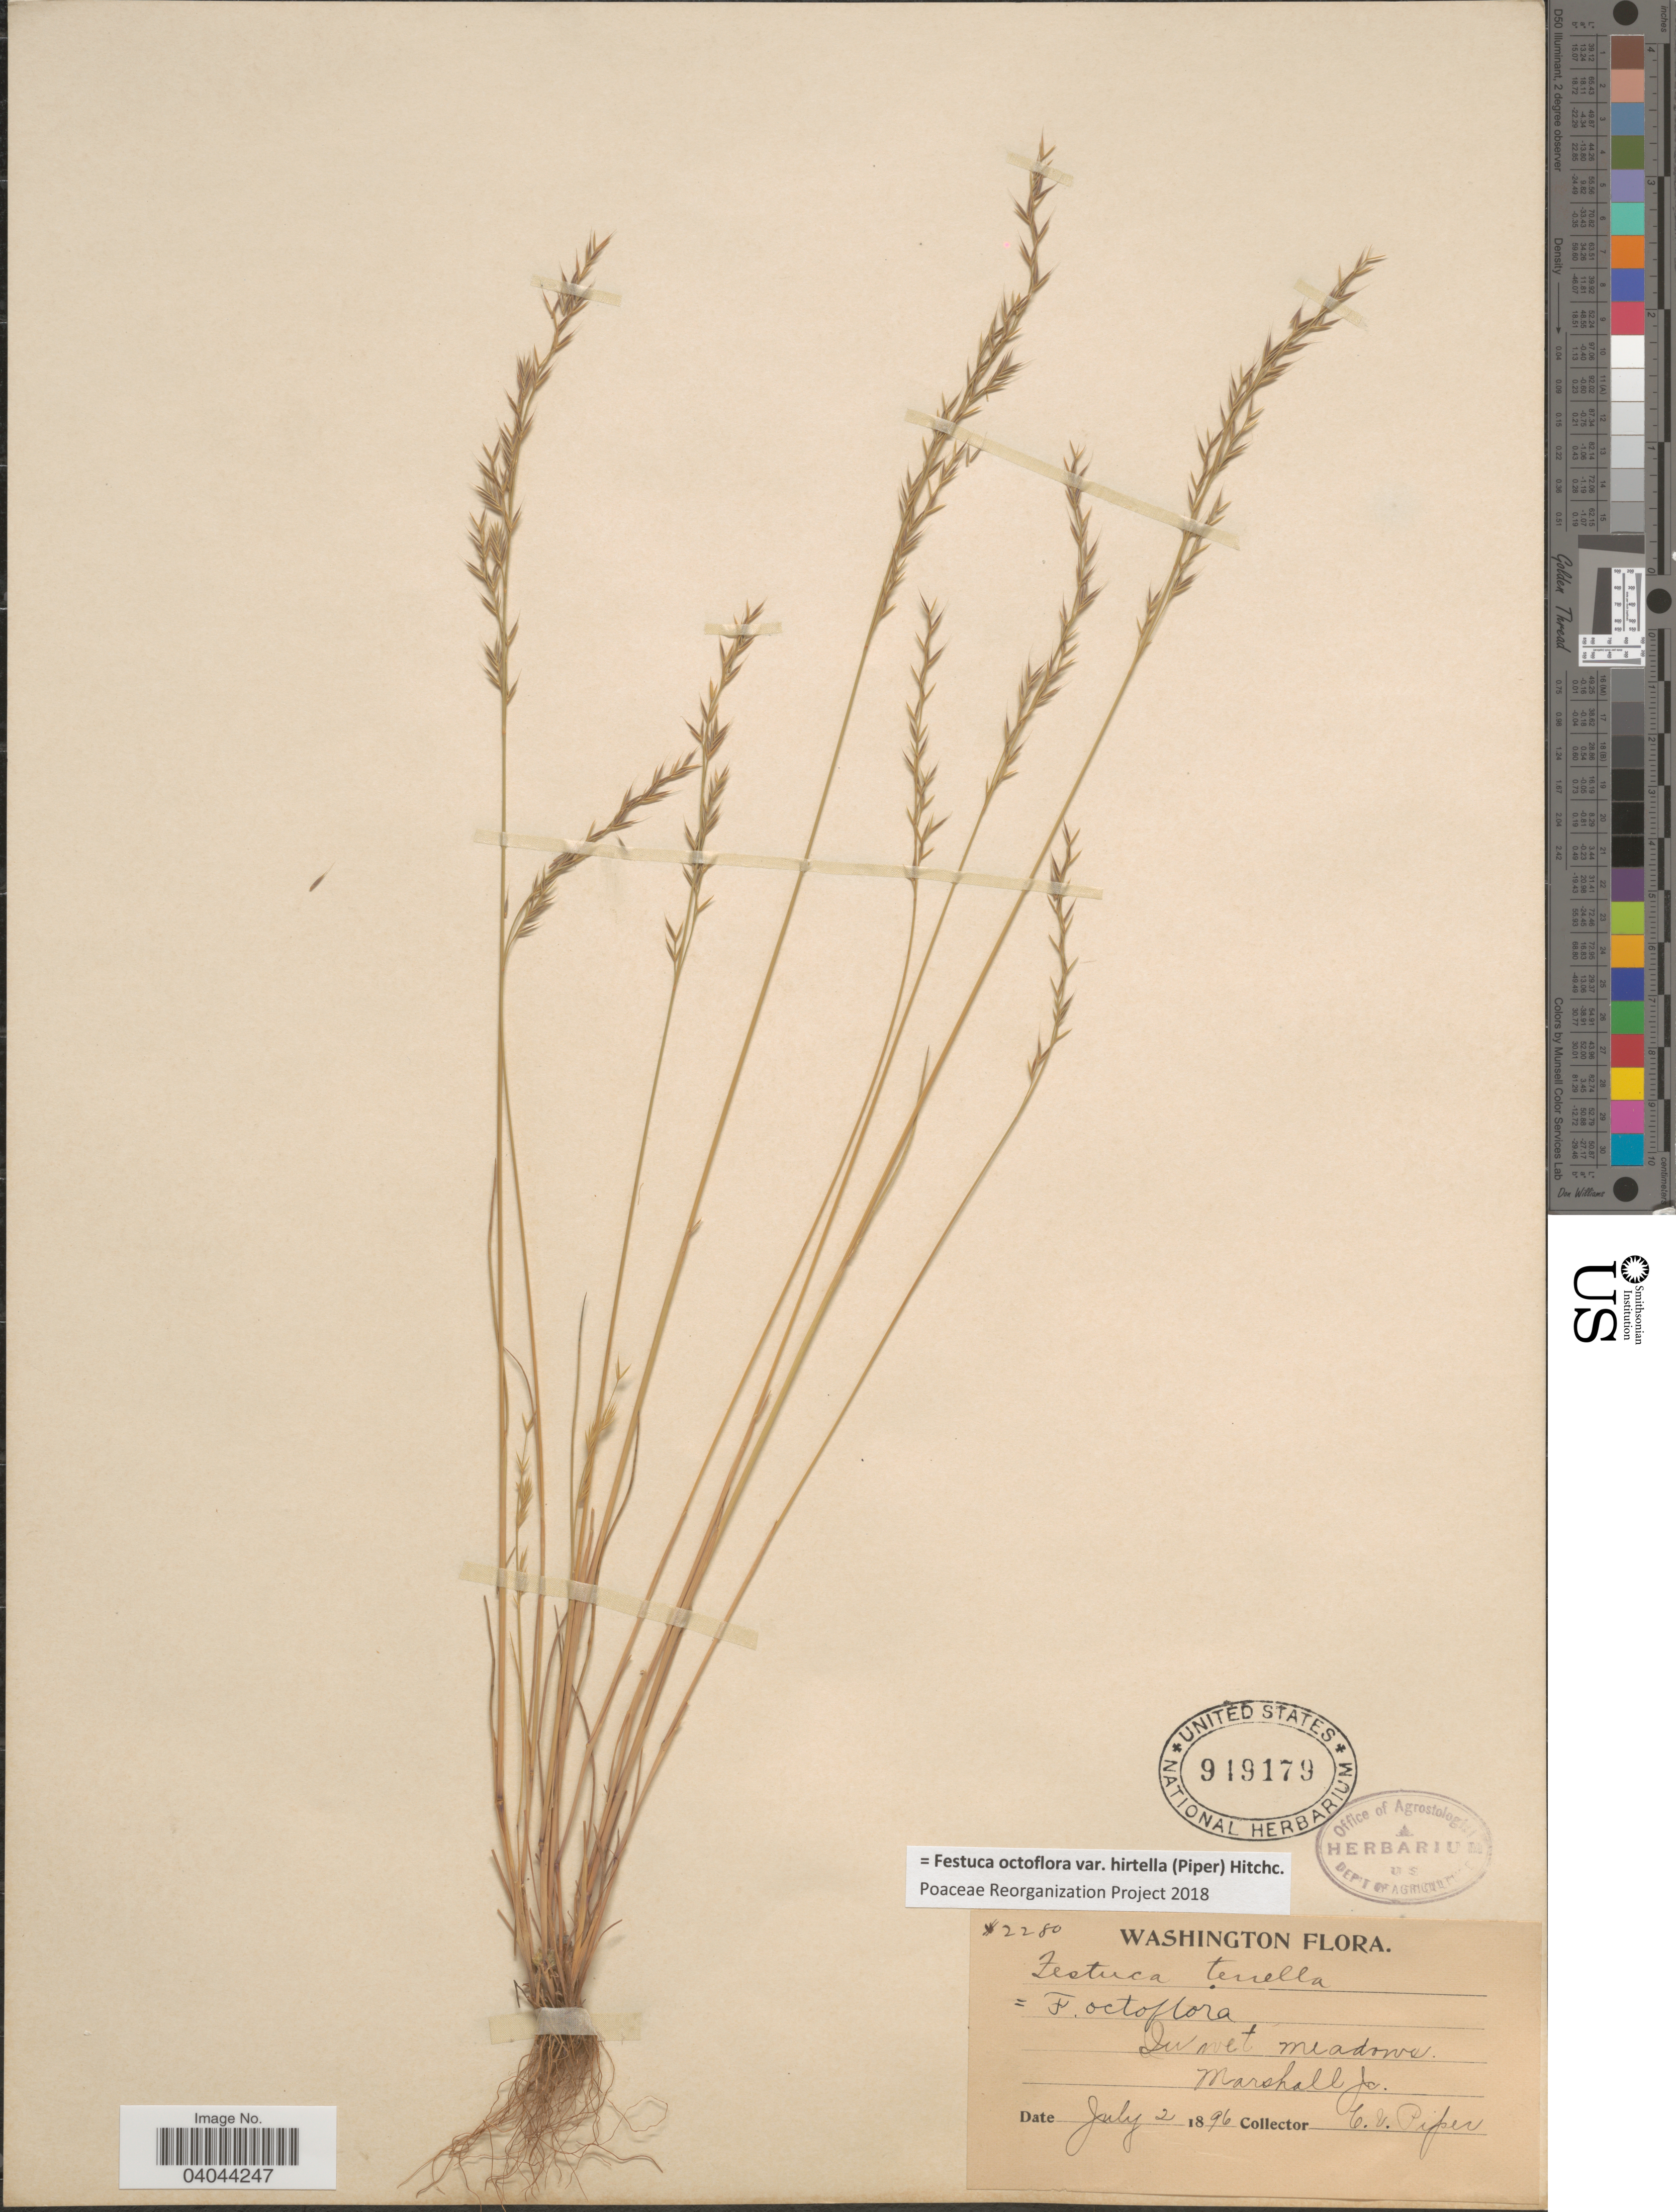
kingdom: Plantae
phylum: Tracheophyta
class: Liliopsida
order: Poales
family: Poaceae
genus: Festuca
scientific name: Festuca octoflora var. hirtella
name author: Piper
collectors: C. V. Piper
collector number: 2280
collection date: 1896-07-02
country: United States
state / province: Washington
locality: Marshall Jc.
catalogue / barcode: US 949179